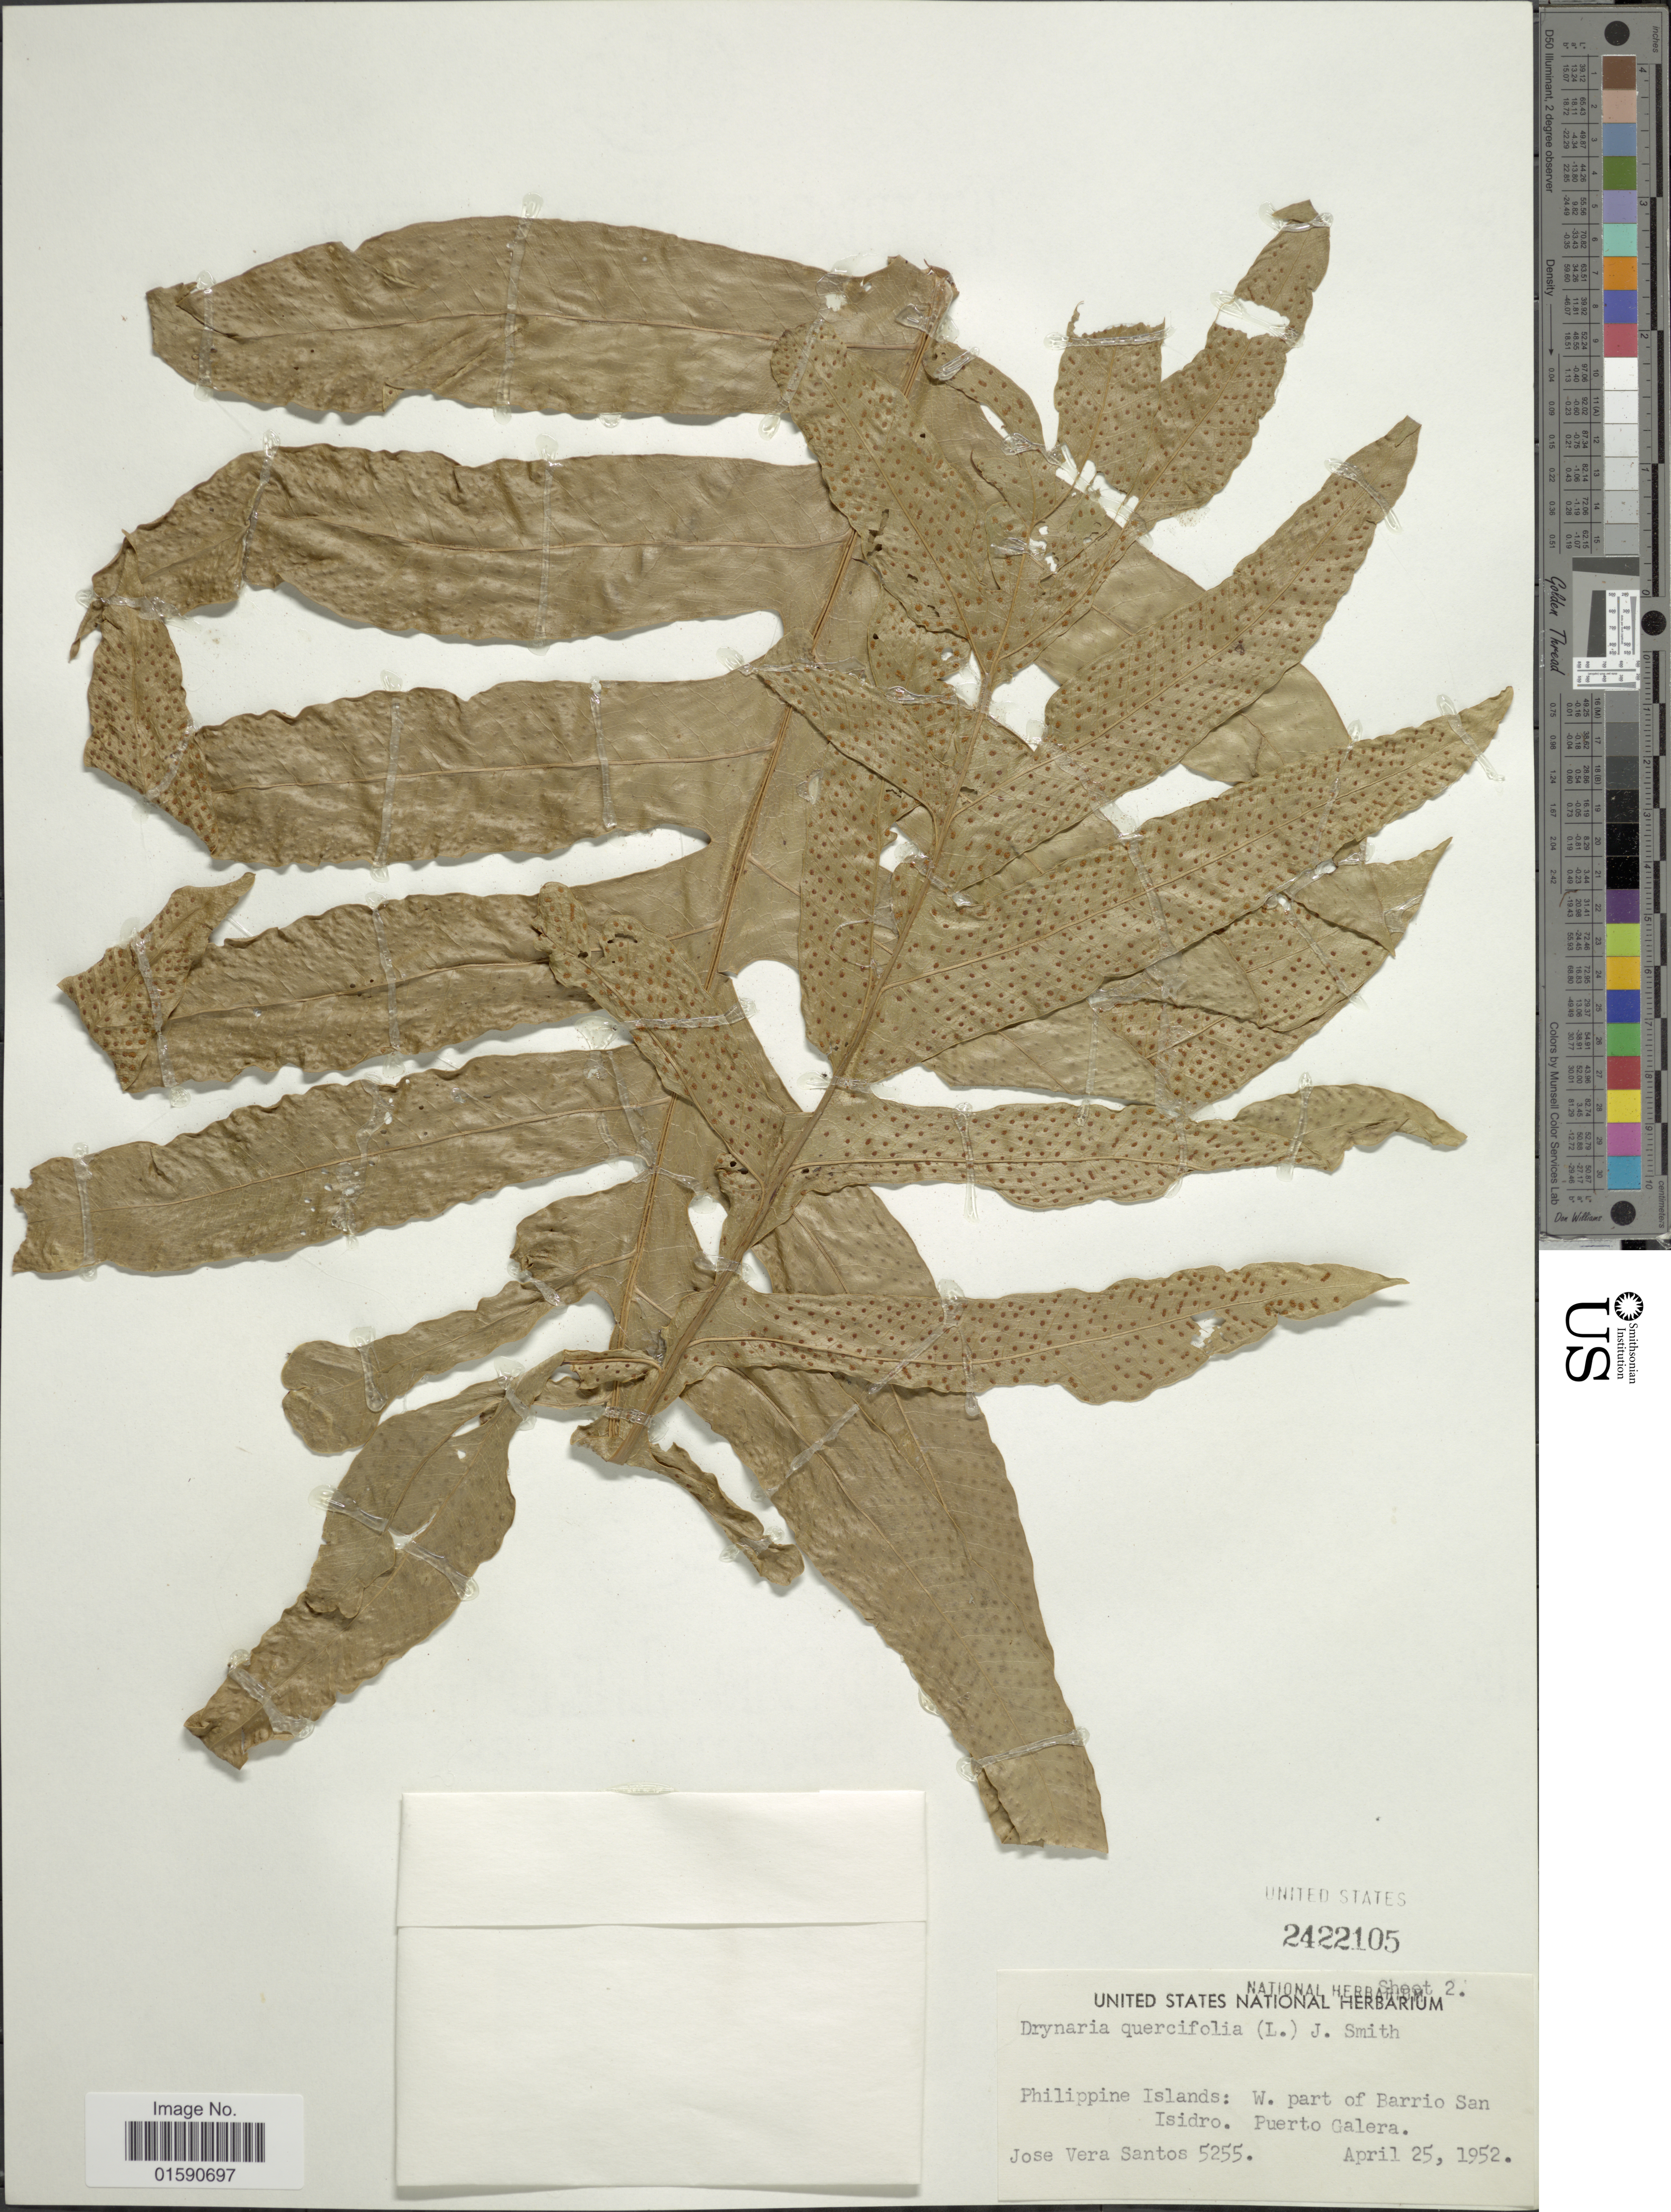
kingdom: Plantae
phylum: Tracheophyta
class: Polypodiopsida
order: Polypodiales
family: Polypodiaceae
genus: Drynaria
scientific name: Drynaria quercifolia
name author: (L.) J. Sm.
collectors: J. V. Santos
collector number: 5255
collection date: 1952-04-25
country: Philippines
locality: Philippine Islands: W. part of Barrio San Isidoro. Puerto Calera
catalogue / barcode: US 2422105